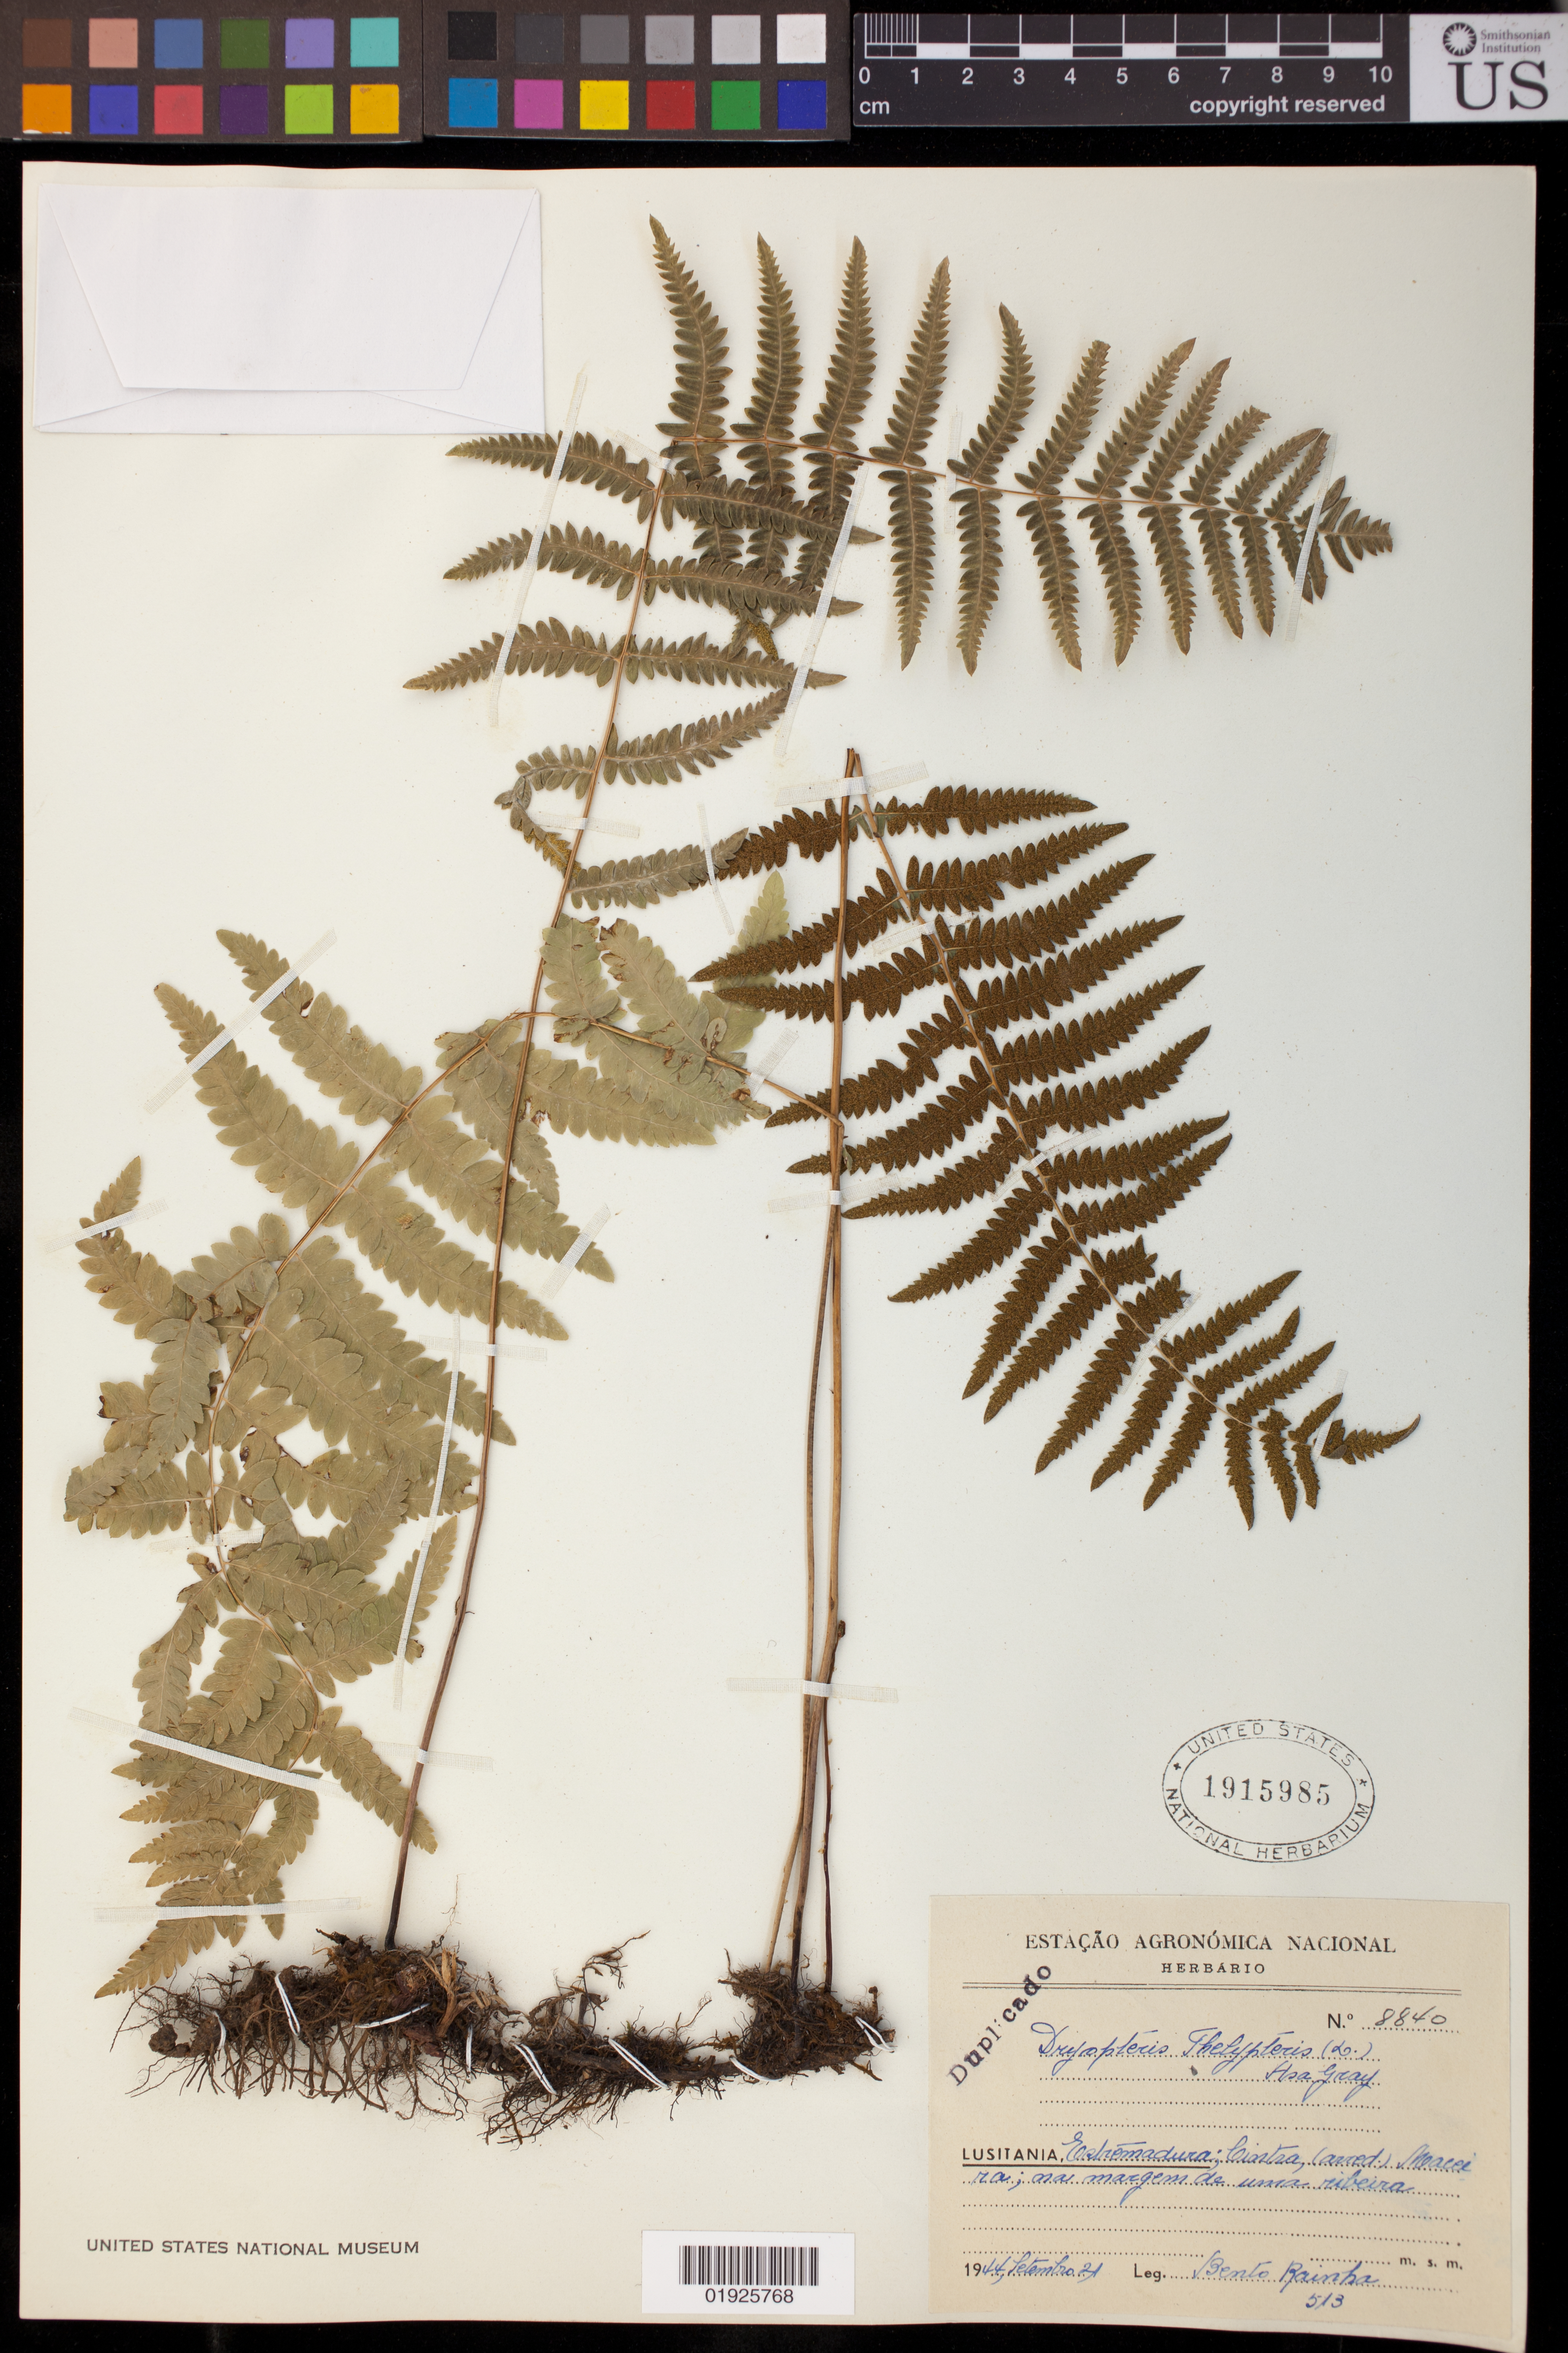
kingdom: Plantae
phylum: Tracheophyta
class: Polypodiopsida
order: Polypodiales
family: Thelypteridaceae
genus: Thelypteris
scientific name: Thelypteris palustris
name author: (Salisb.) Schott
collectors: B. Rainha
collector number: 8840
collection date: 1944-09-21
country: Portugal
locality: Lusitania, Entremadura; Cintra (arred), Maceira. [interpreted]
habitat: Ma margem de uma ribeira.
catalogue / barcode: US 1915985